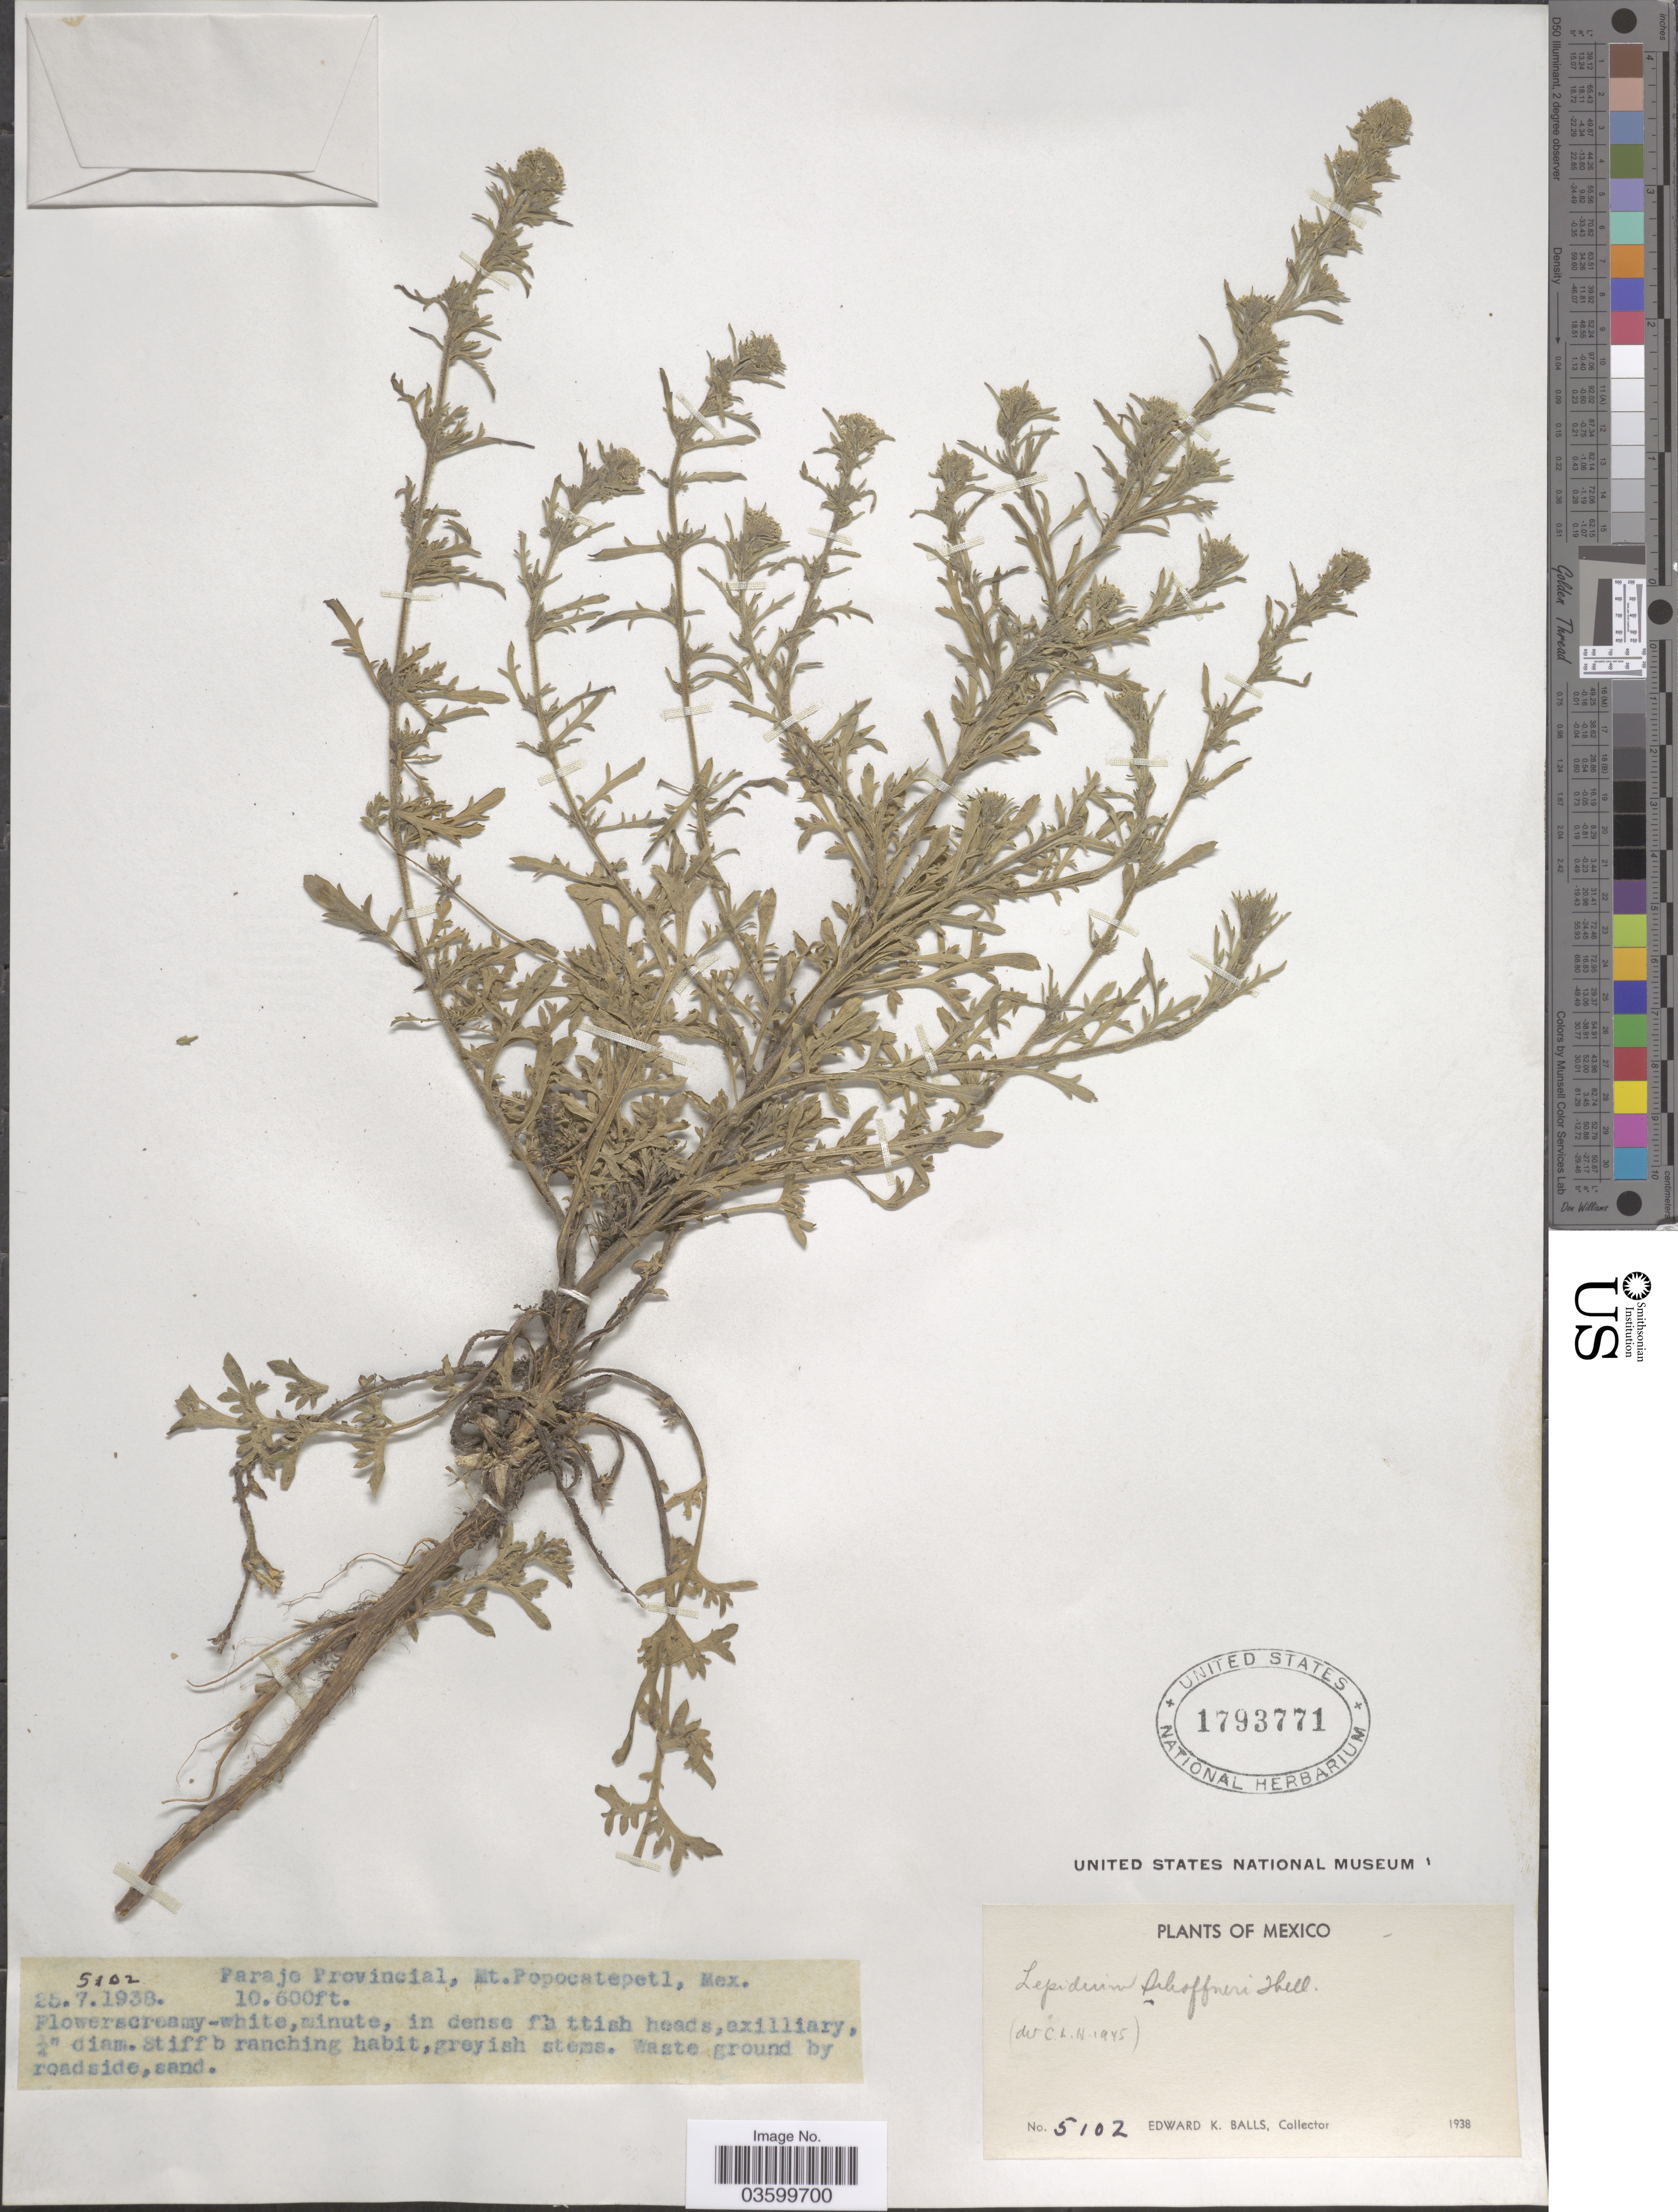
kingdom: Plantae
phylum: Tracheophyta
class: Magnoliopsida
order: Brassicales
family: Brassicaceae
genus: Lepidium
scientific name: Lepidium schaffneri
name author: Thell.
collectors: E. K. Balls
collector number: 5102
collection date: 1938-07-25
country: Mexico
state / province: México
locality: Paraje Provincial, Mt. Popocatepetl.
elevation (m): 3231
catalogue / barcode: US 1793771